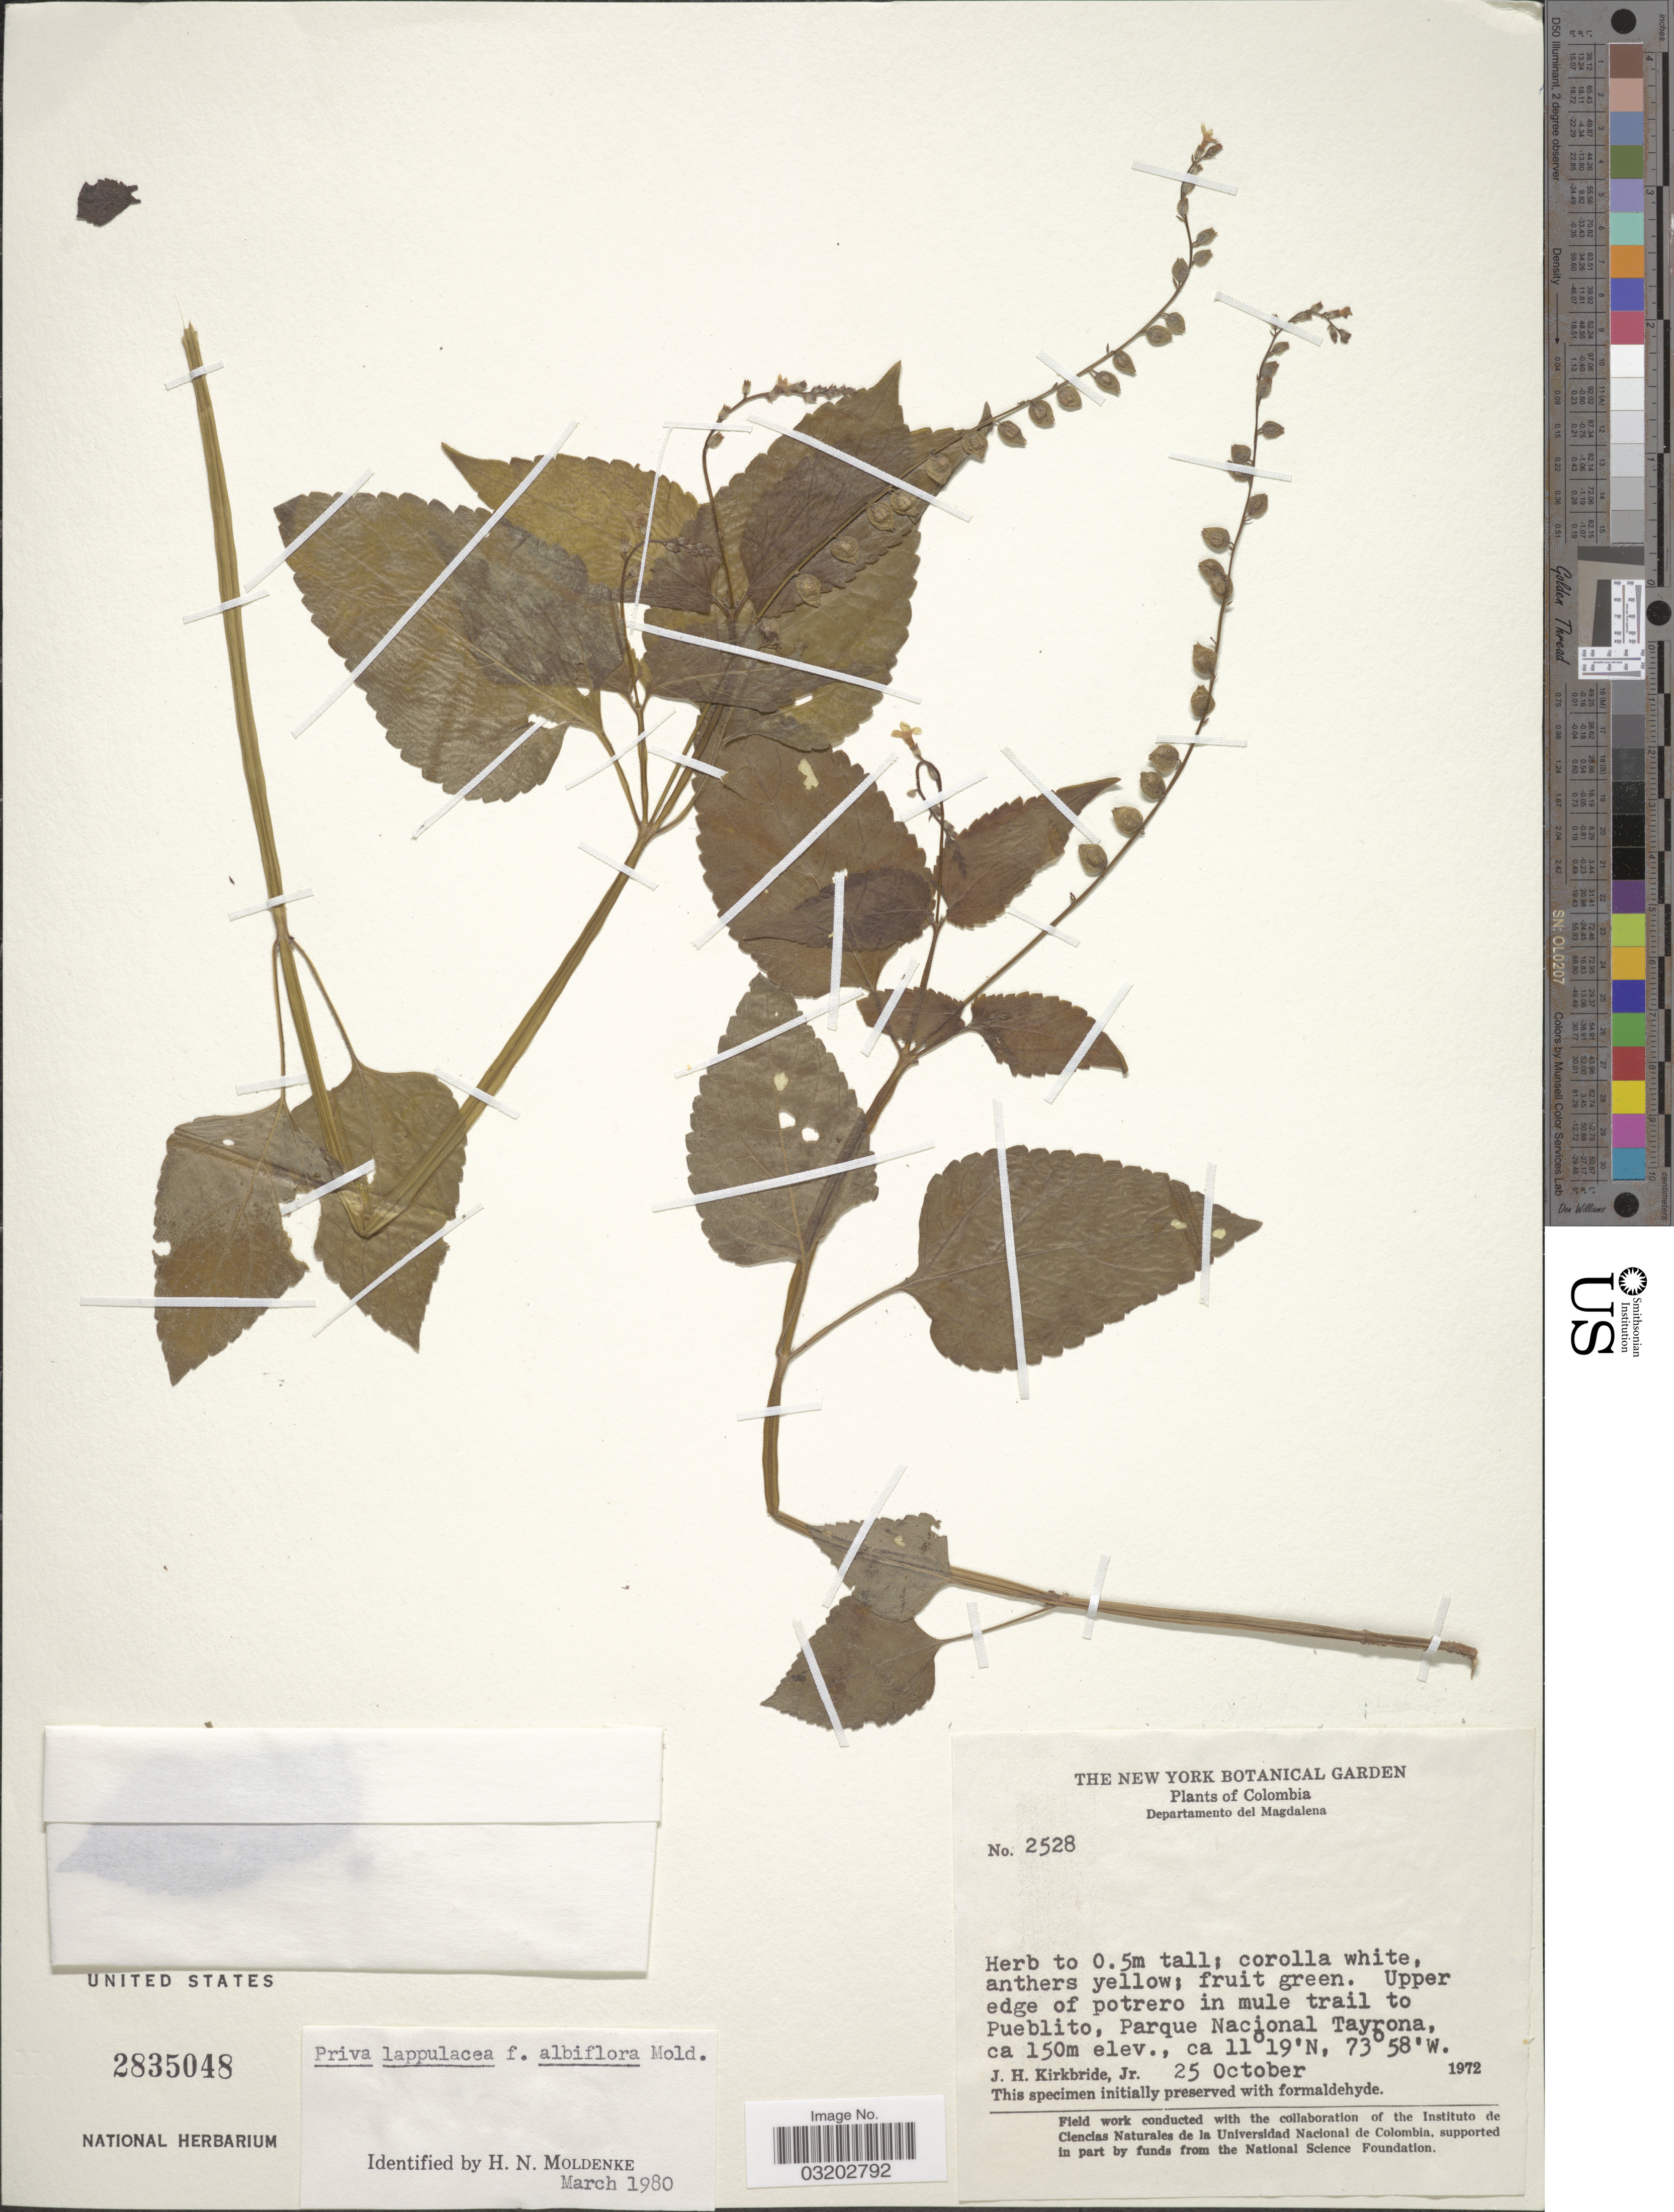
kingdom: Plantae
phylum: Tracheophyta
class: Magnoliopsida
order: Lamiales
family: Verbenaceae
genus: Priva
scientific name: Priva lappulacea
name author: (L.) Pers.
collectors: J. H. Kirkbride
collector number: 2528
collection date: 1972-10-25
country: Colombia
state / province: Magdalena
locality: Departamento del Magdalena. Upper edge of potrero in mule trail to Pueblito, Parque Nacional Tayrona.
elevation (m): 150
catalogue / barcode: US 2835048